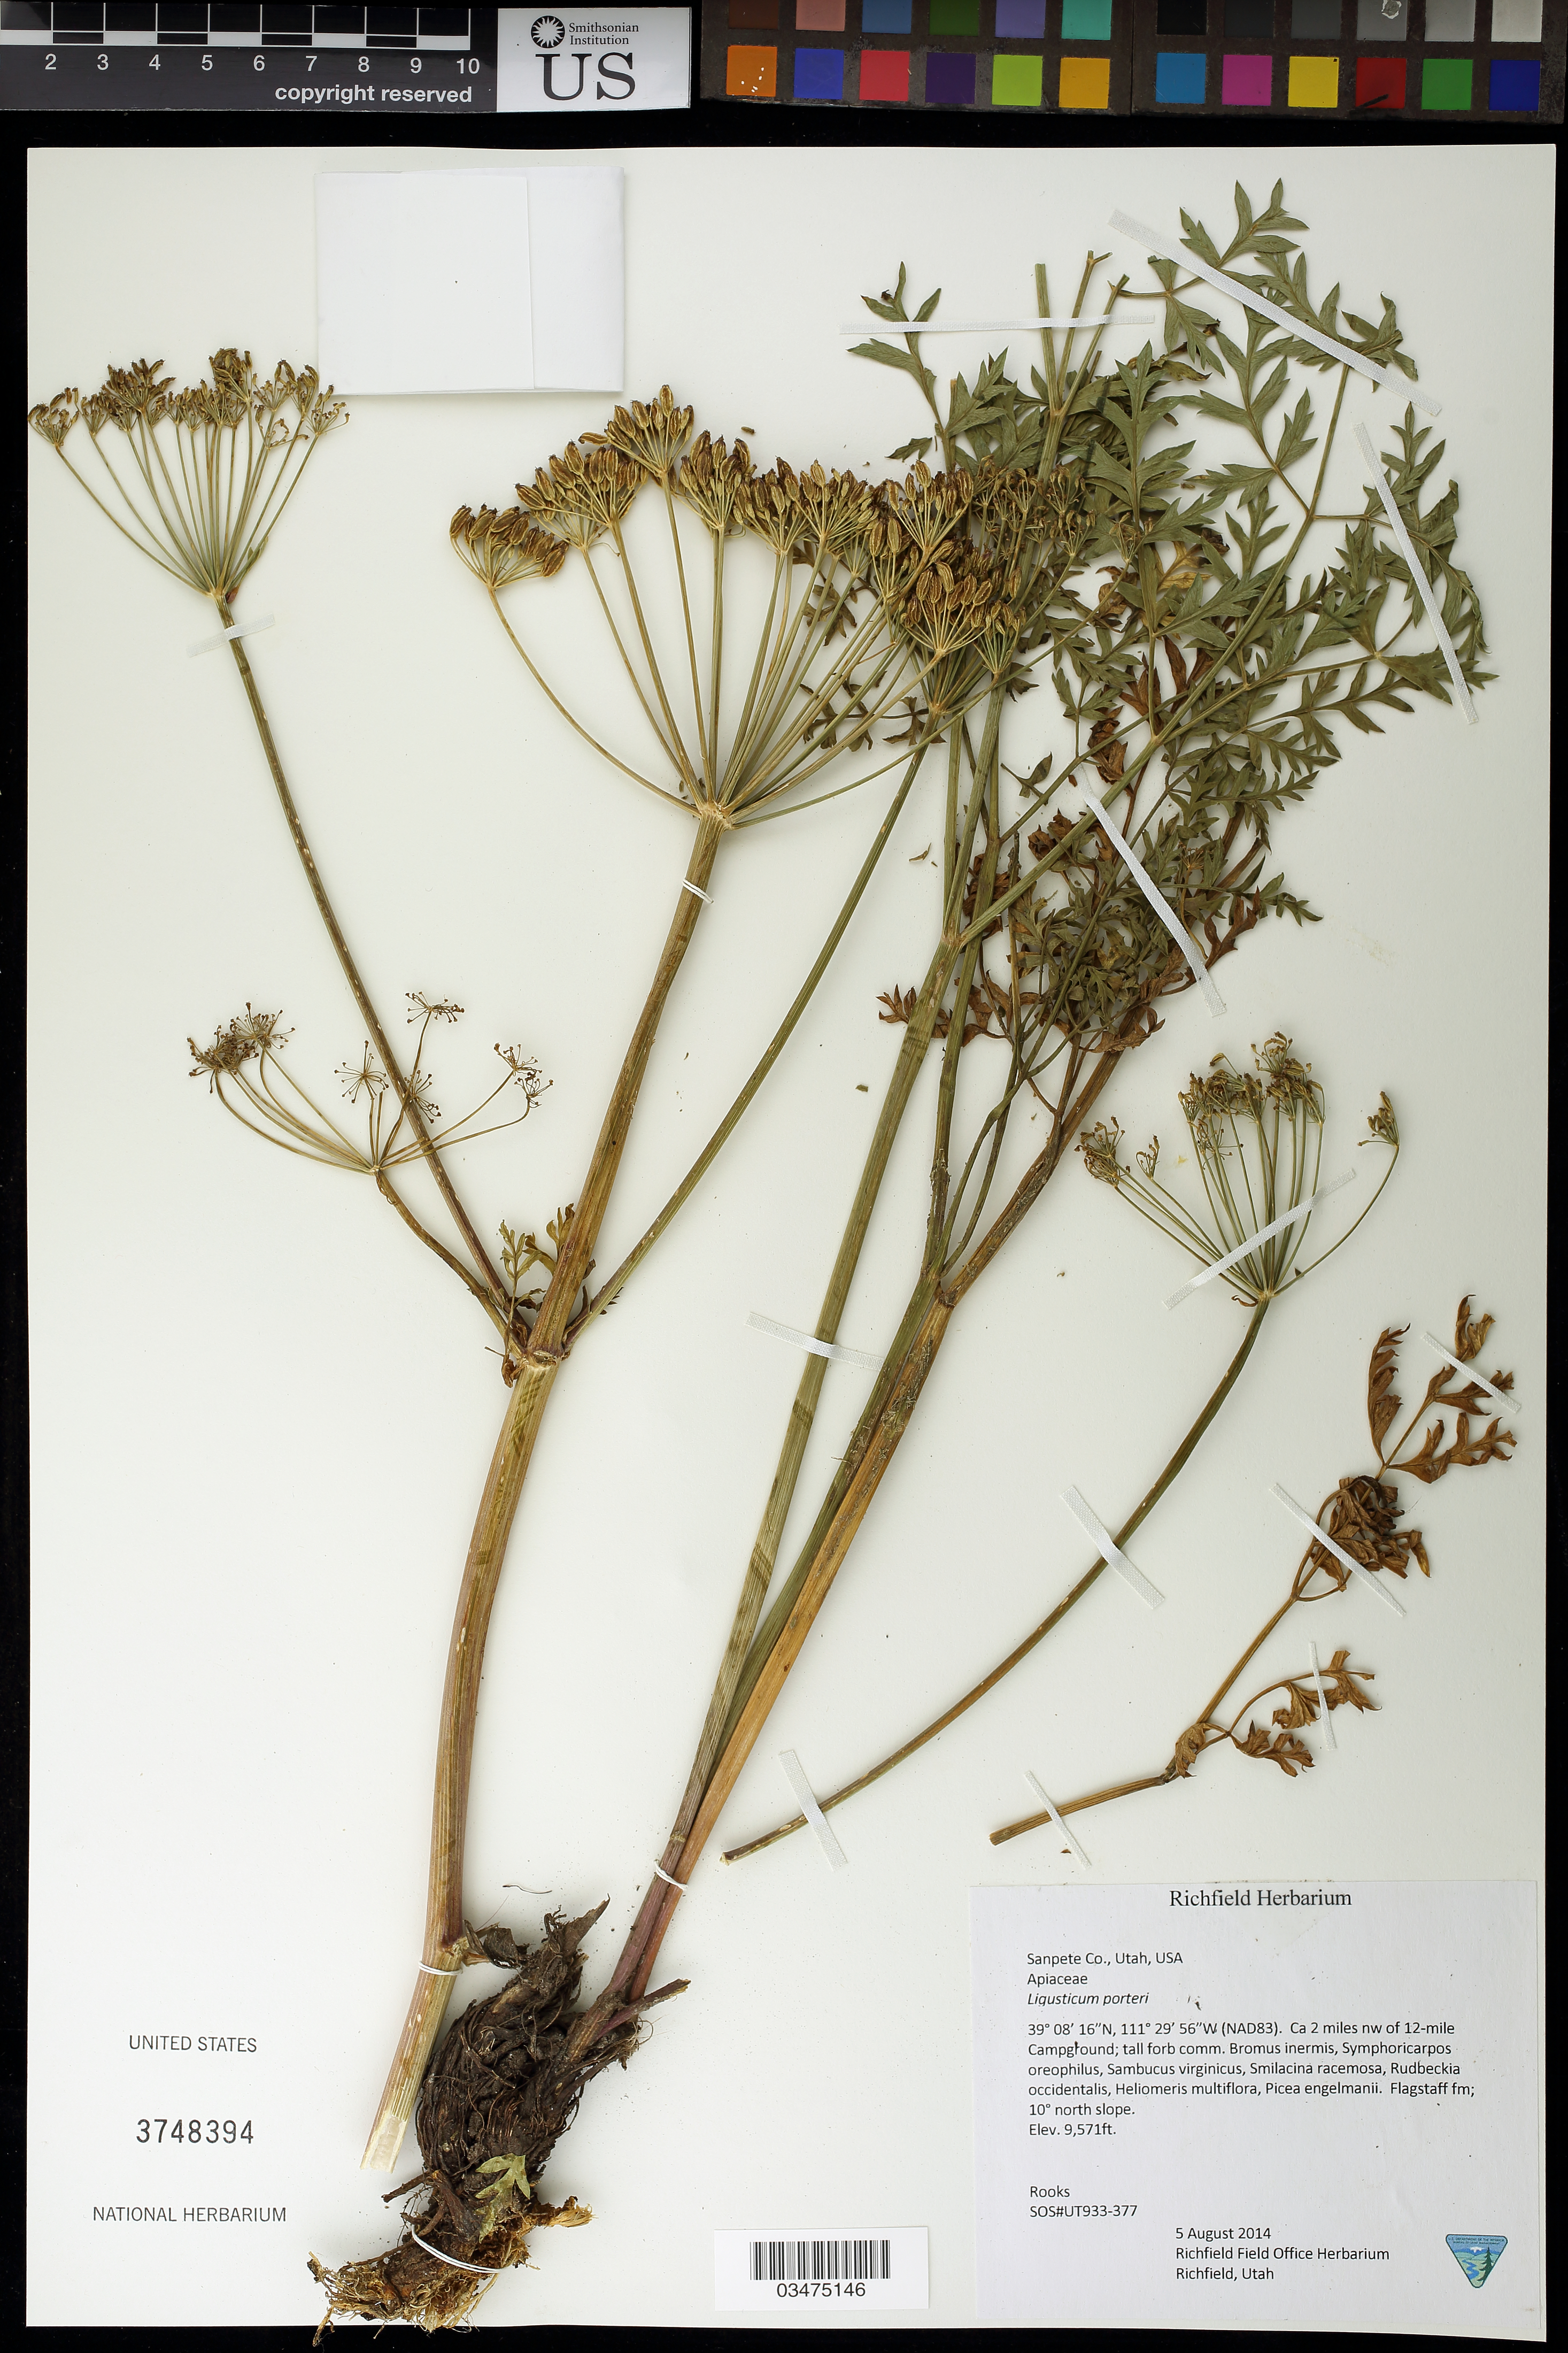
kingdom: Plantae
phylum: Tracheophyta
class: Magnoliopsida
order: Apiales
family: Apiaceae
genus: Ligusticum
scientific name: Ligusticum porteri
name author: J.M. Coult. & Rose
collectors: -. Rooks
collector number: UT933-377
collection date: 2014-08-05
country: United States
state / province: Utah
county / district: Sanpete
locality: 2 mi. NW of 12-mile Campground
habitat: Flagstaff fm. Tall forb community.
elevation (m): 2917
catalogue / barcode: US 3748394